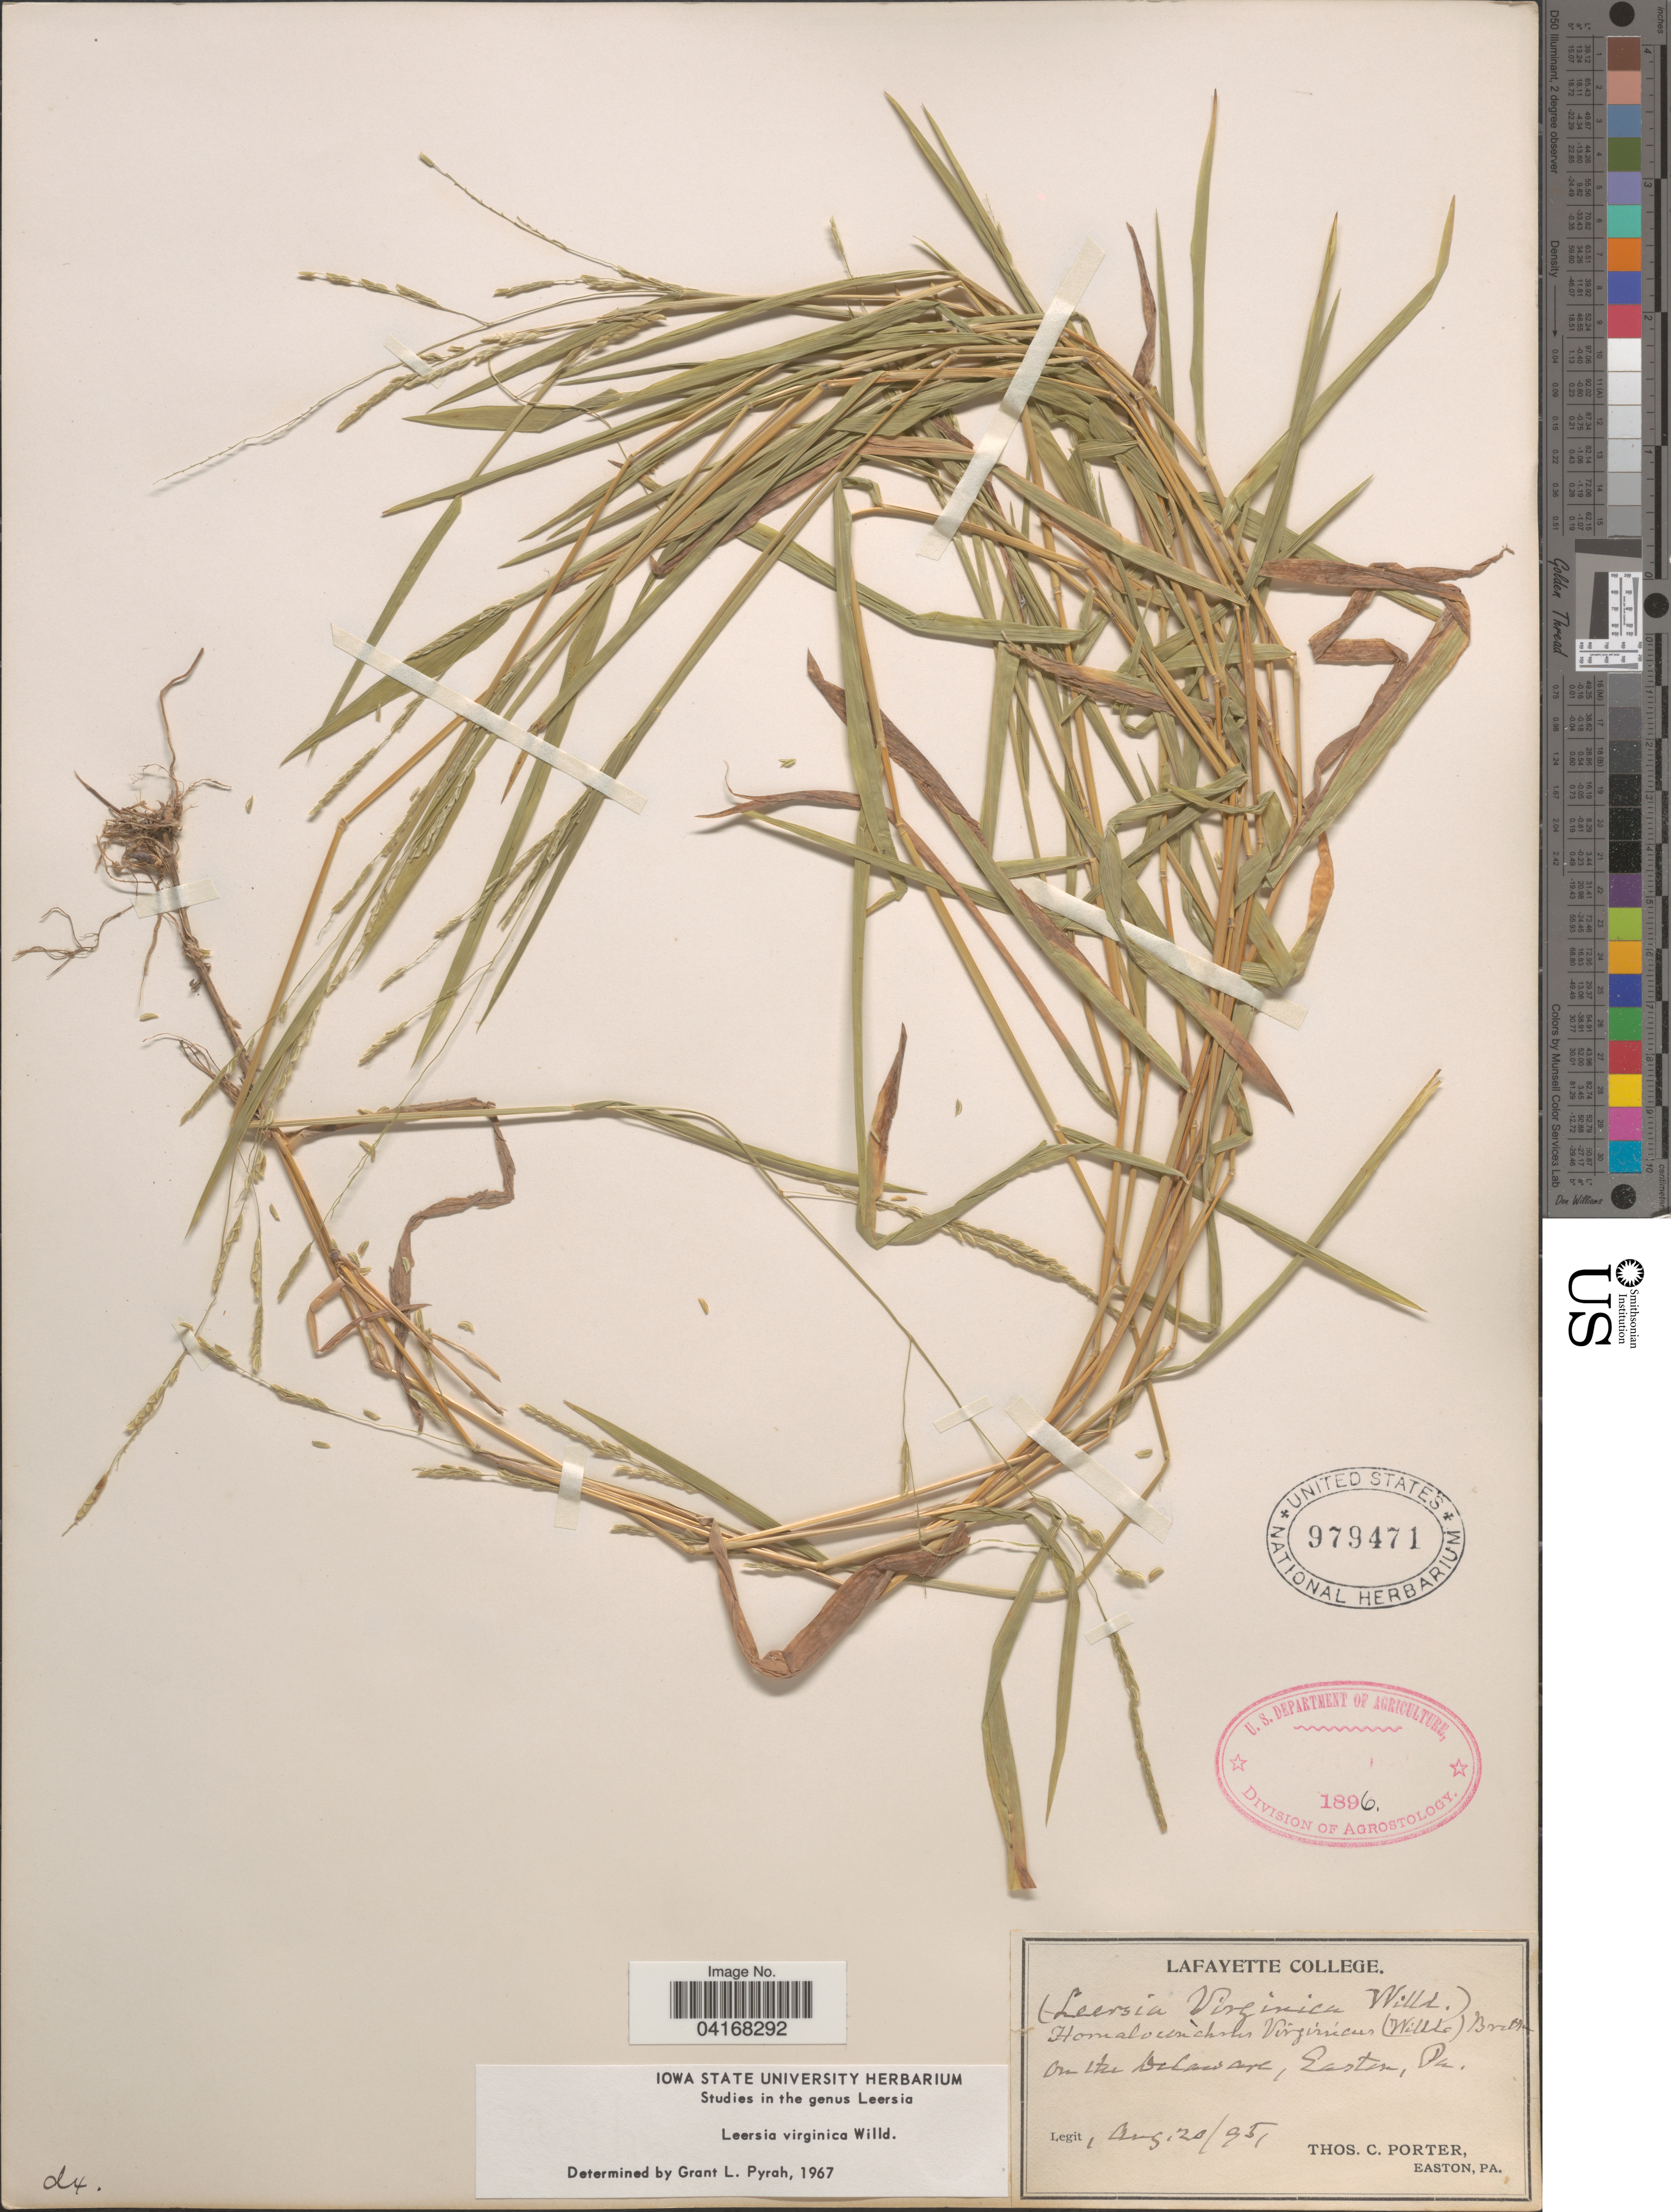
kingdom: Plantae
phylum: Tracheophyta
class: Liliopsida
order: Poales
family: Poaceae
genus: Leersia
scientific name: Leersia virginica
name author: Willd.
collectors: T. Porter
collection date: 1951-08-20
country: United States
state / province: Pennsylvania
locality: On the Delaware, Easton.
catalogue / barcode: US 979471